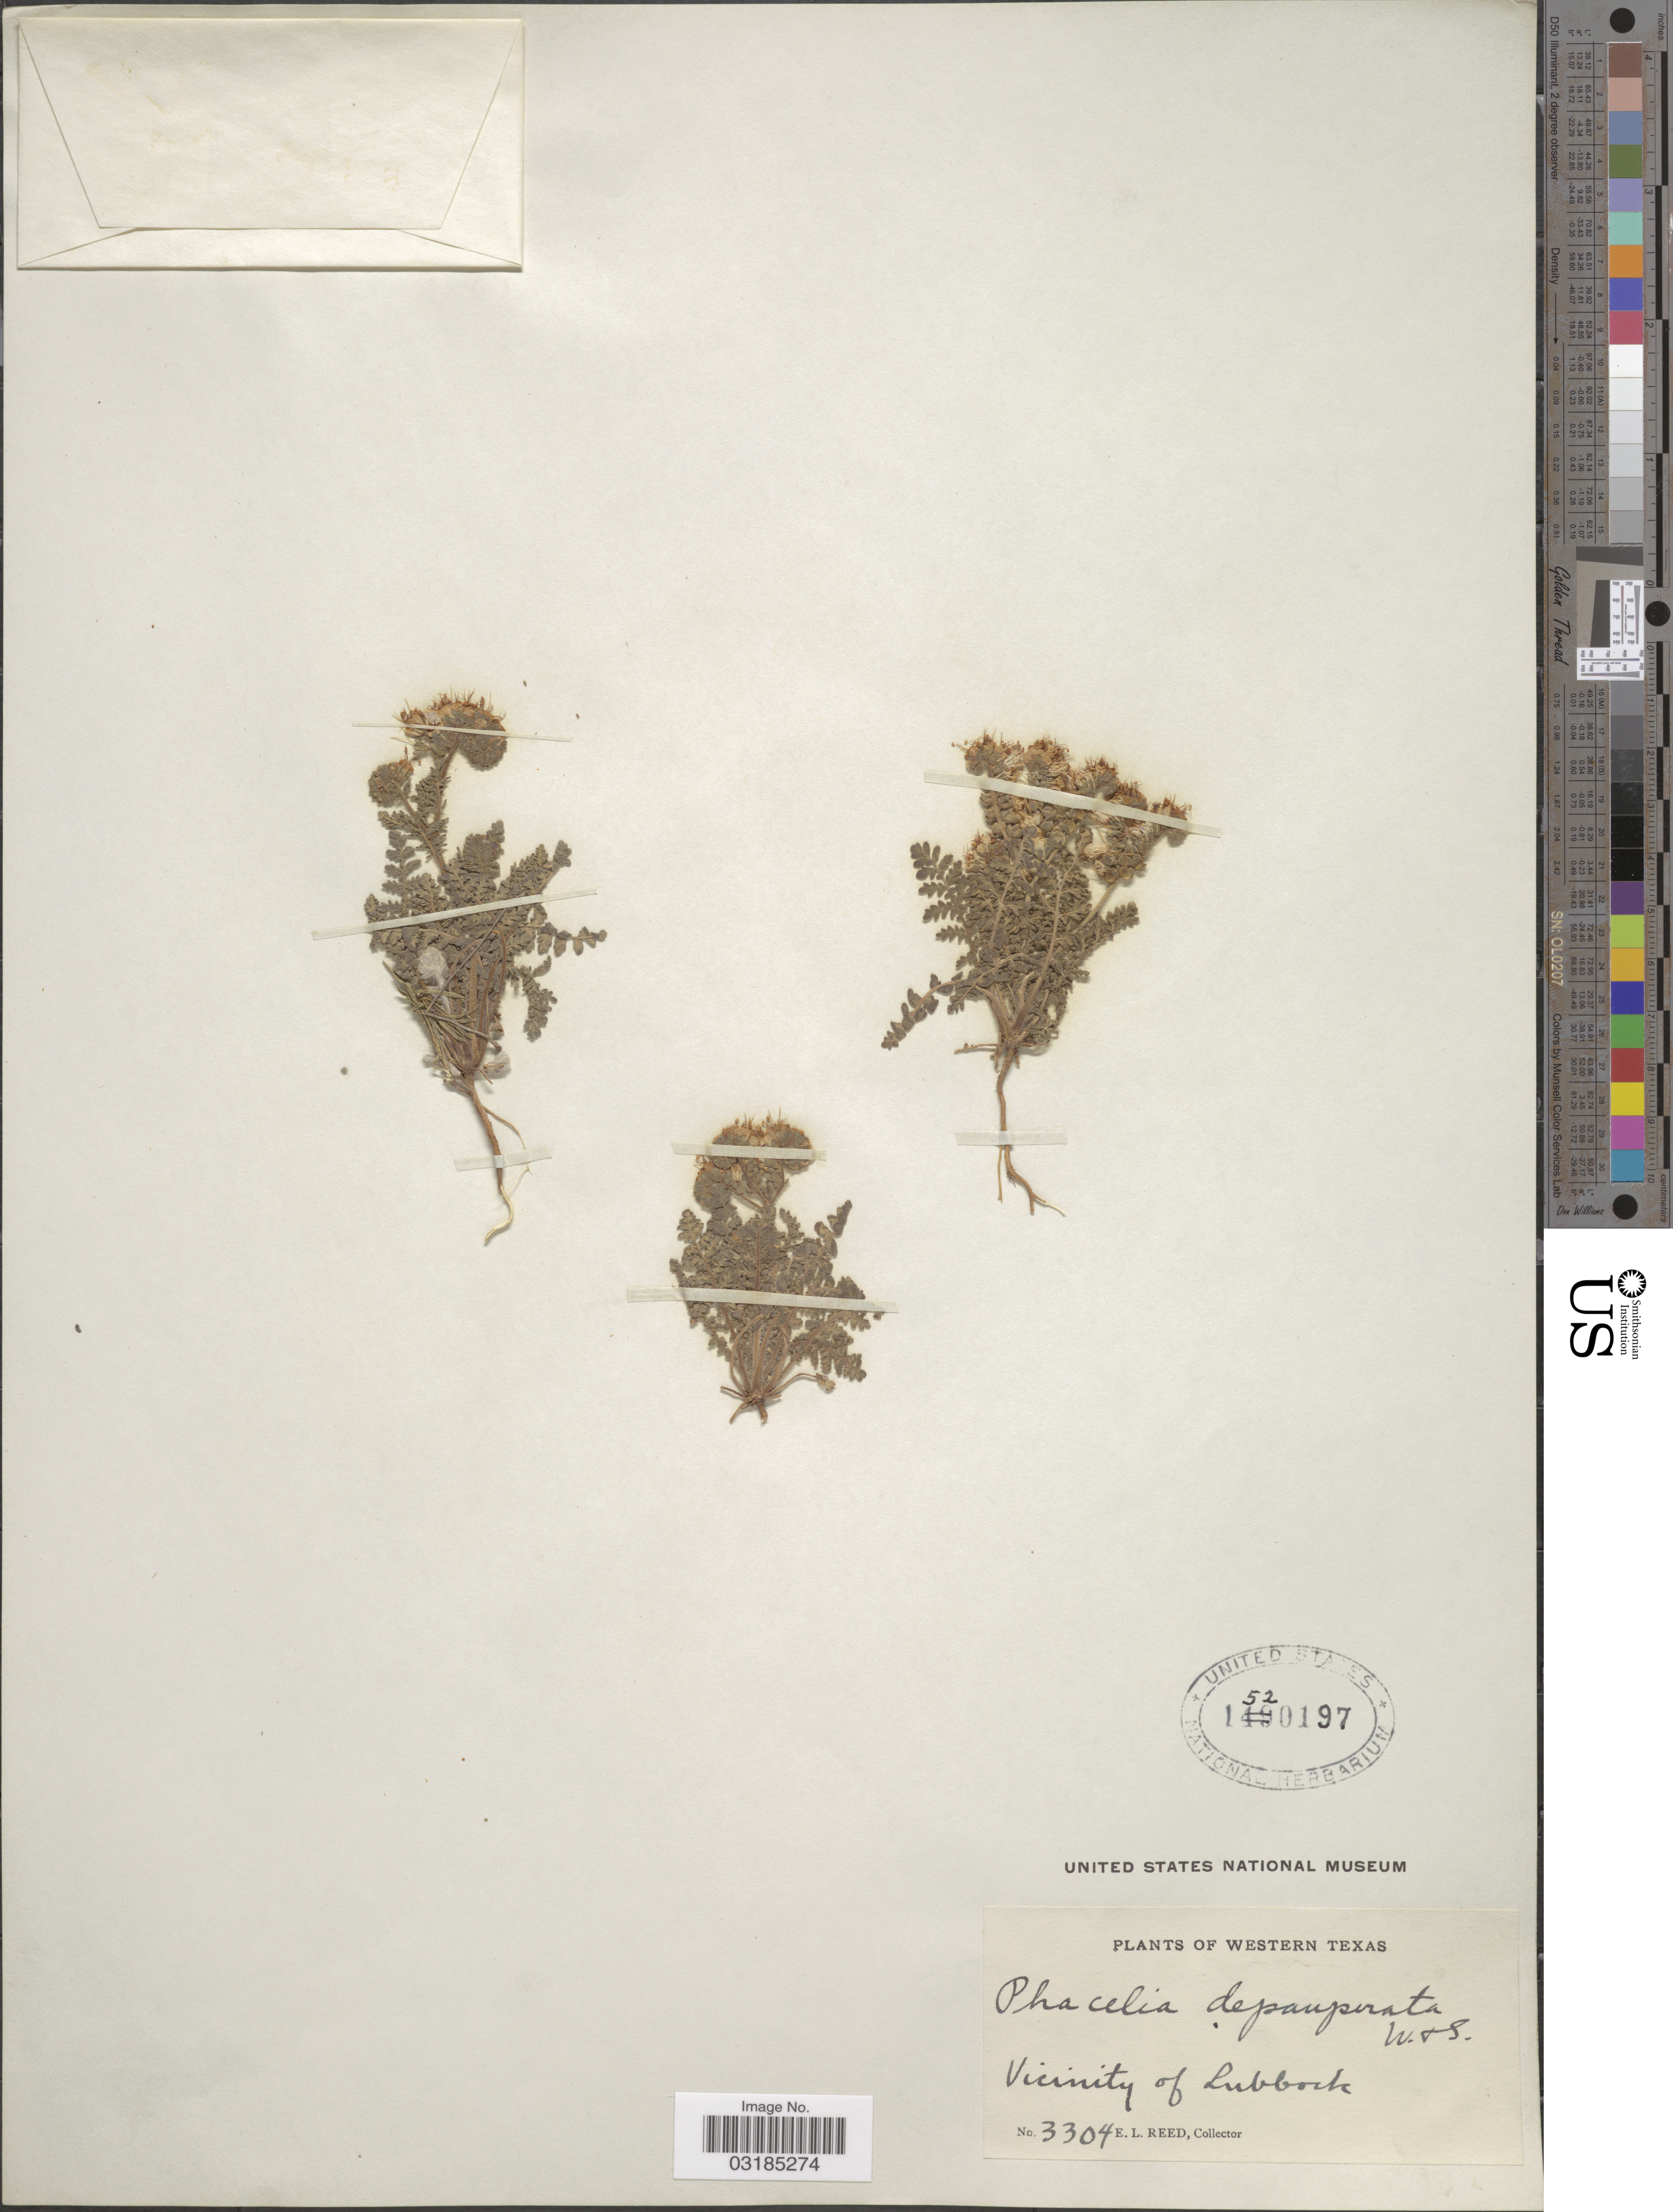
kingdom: Plantae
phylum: Tracheophyta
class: Magnoliopsida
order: Boraginales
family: Hydrophyllaceae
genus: Phacelia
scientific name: Phacelia depauperata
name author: Wooton & Standl.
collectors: E. Reed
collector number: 3304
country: United States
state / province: Texas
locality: Western Texas. Vicinity of Lubbock.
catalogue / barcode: US 1520197